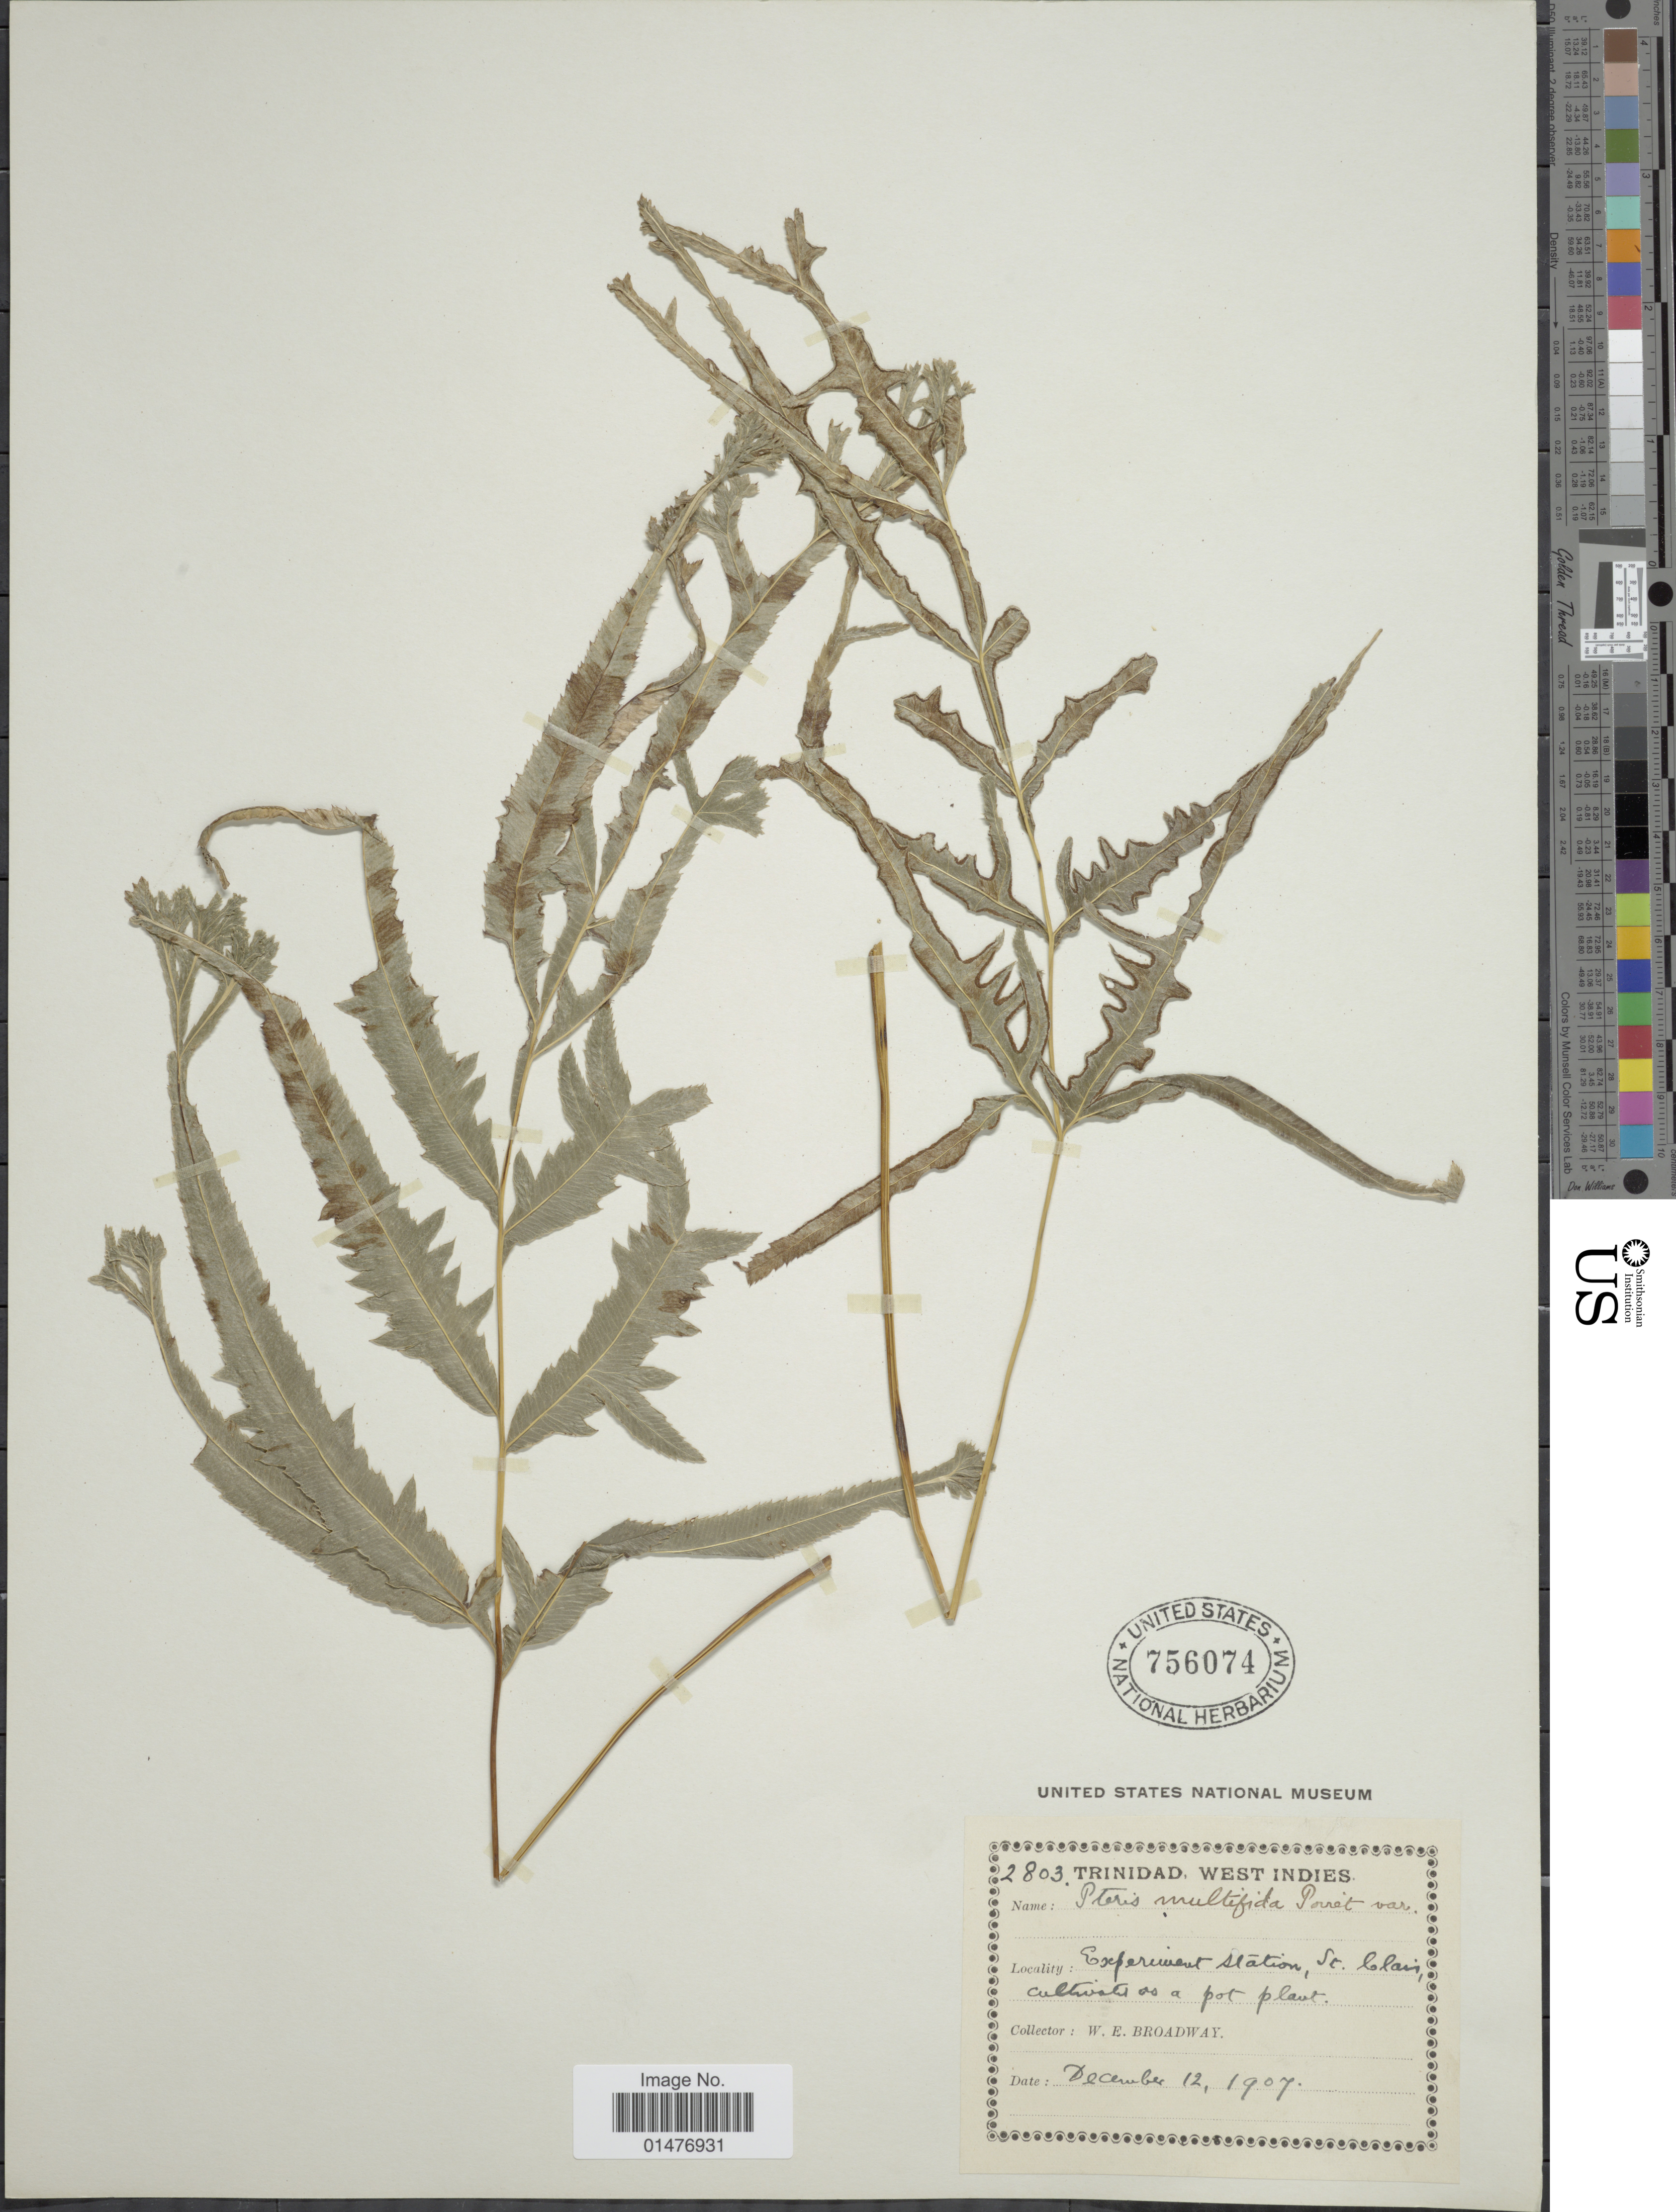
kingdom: Plantae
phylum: Tracheophyta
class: Polypodiopsida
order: Polypodiales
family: Pteridaceae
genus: Pteris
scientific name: Pteris cretica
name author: L.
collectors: W. E. Broadway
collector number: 2803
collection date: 1907-12-12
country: Trinidad and Tobago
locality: Trinidad, Experiment alation, St. blair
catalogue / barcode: US 756074